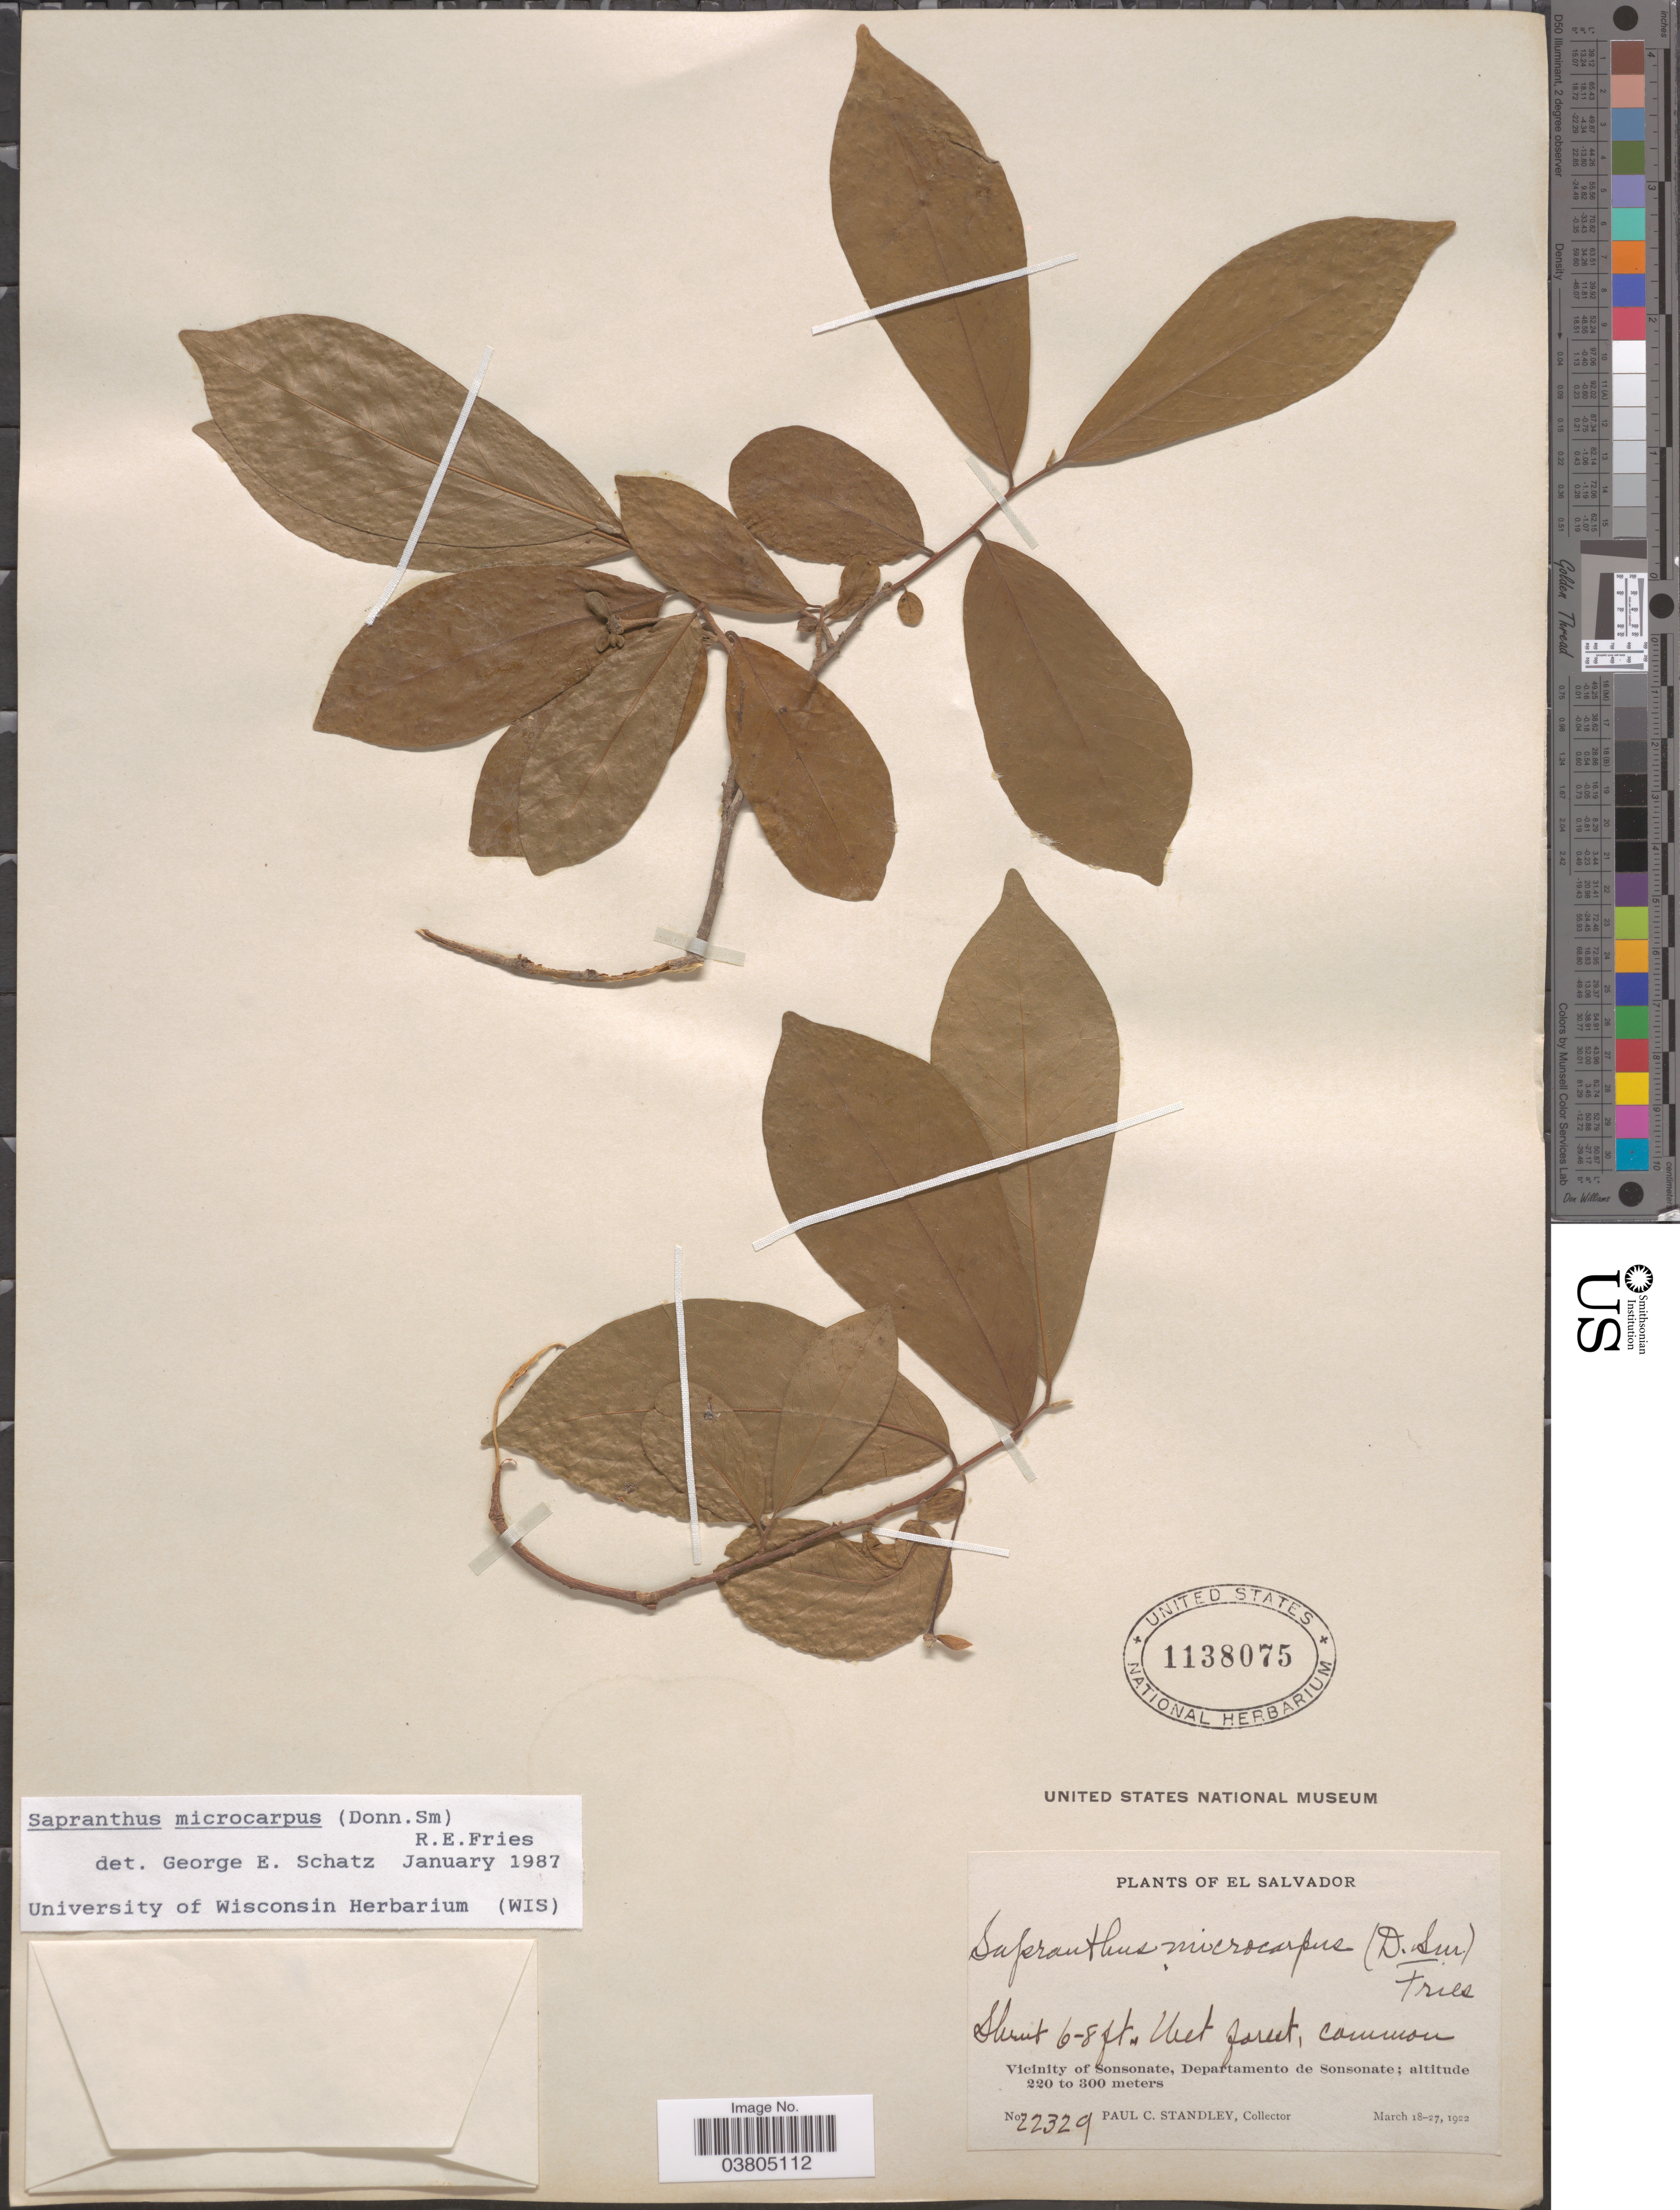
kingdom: Plantae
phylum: Tracheophyta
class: Magnoliopsida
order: Magnoliales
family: Annonaceae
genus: Sapranthus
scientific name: Sapranthus microcarpus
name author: (Donn. Sm.) R.E. Fr.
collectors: P. C. Standley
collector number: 22329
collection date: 1922-03-18/1922-03-27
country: El Salvador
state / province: Sonsonate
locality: Vicinity of Sonsonate, Departamento de Sonsonate.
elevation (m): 220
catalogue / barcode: US 1138075